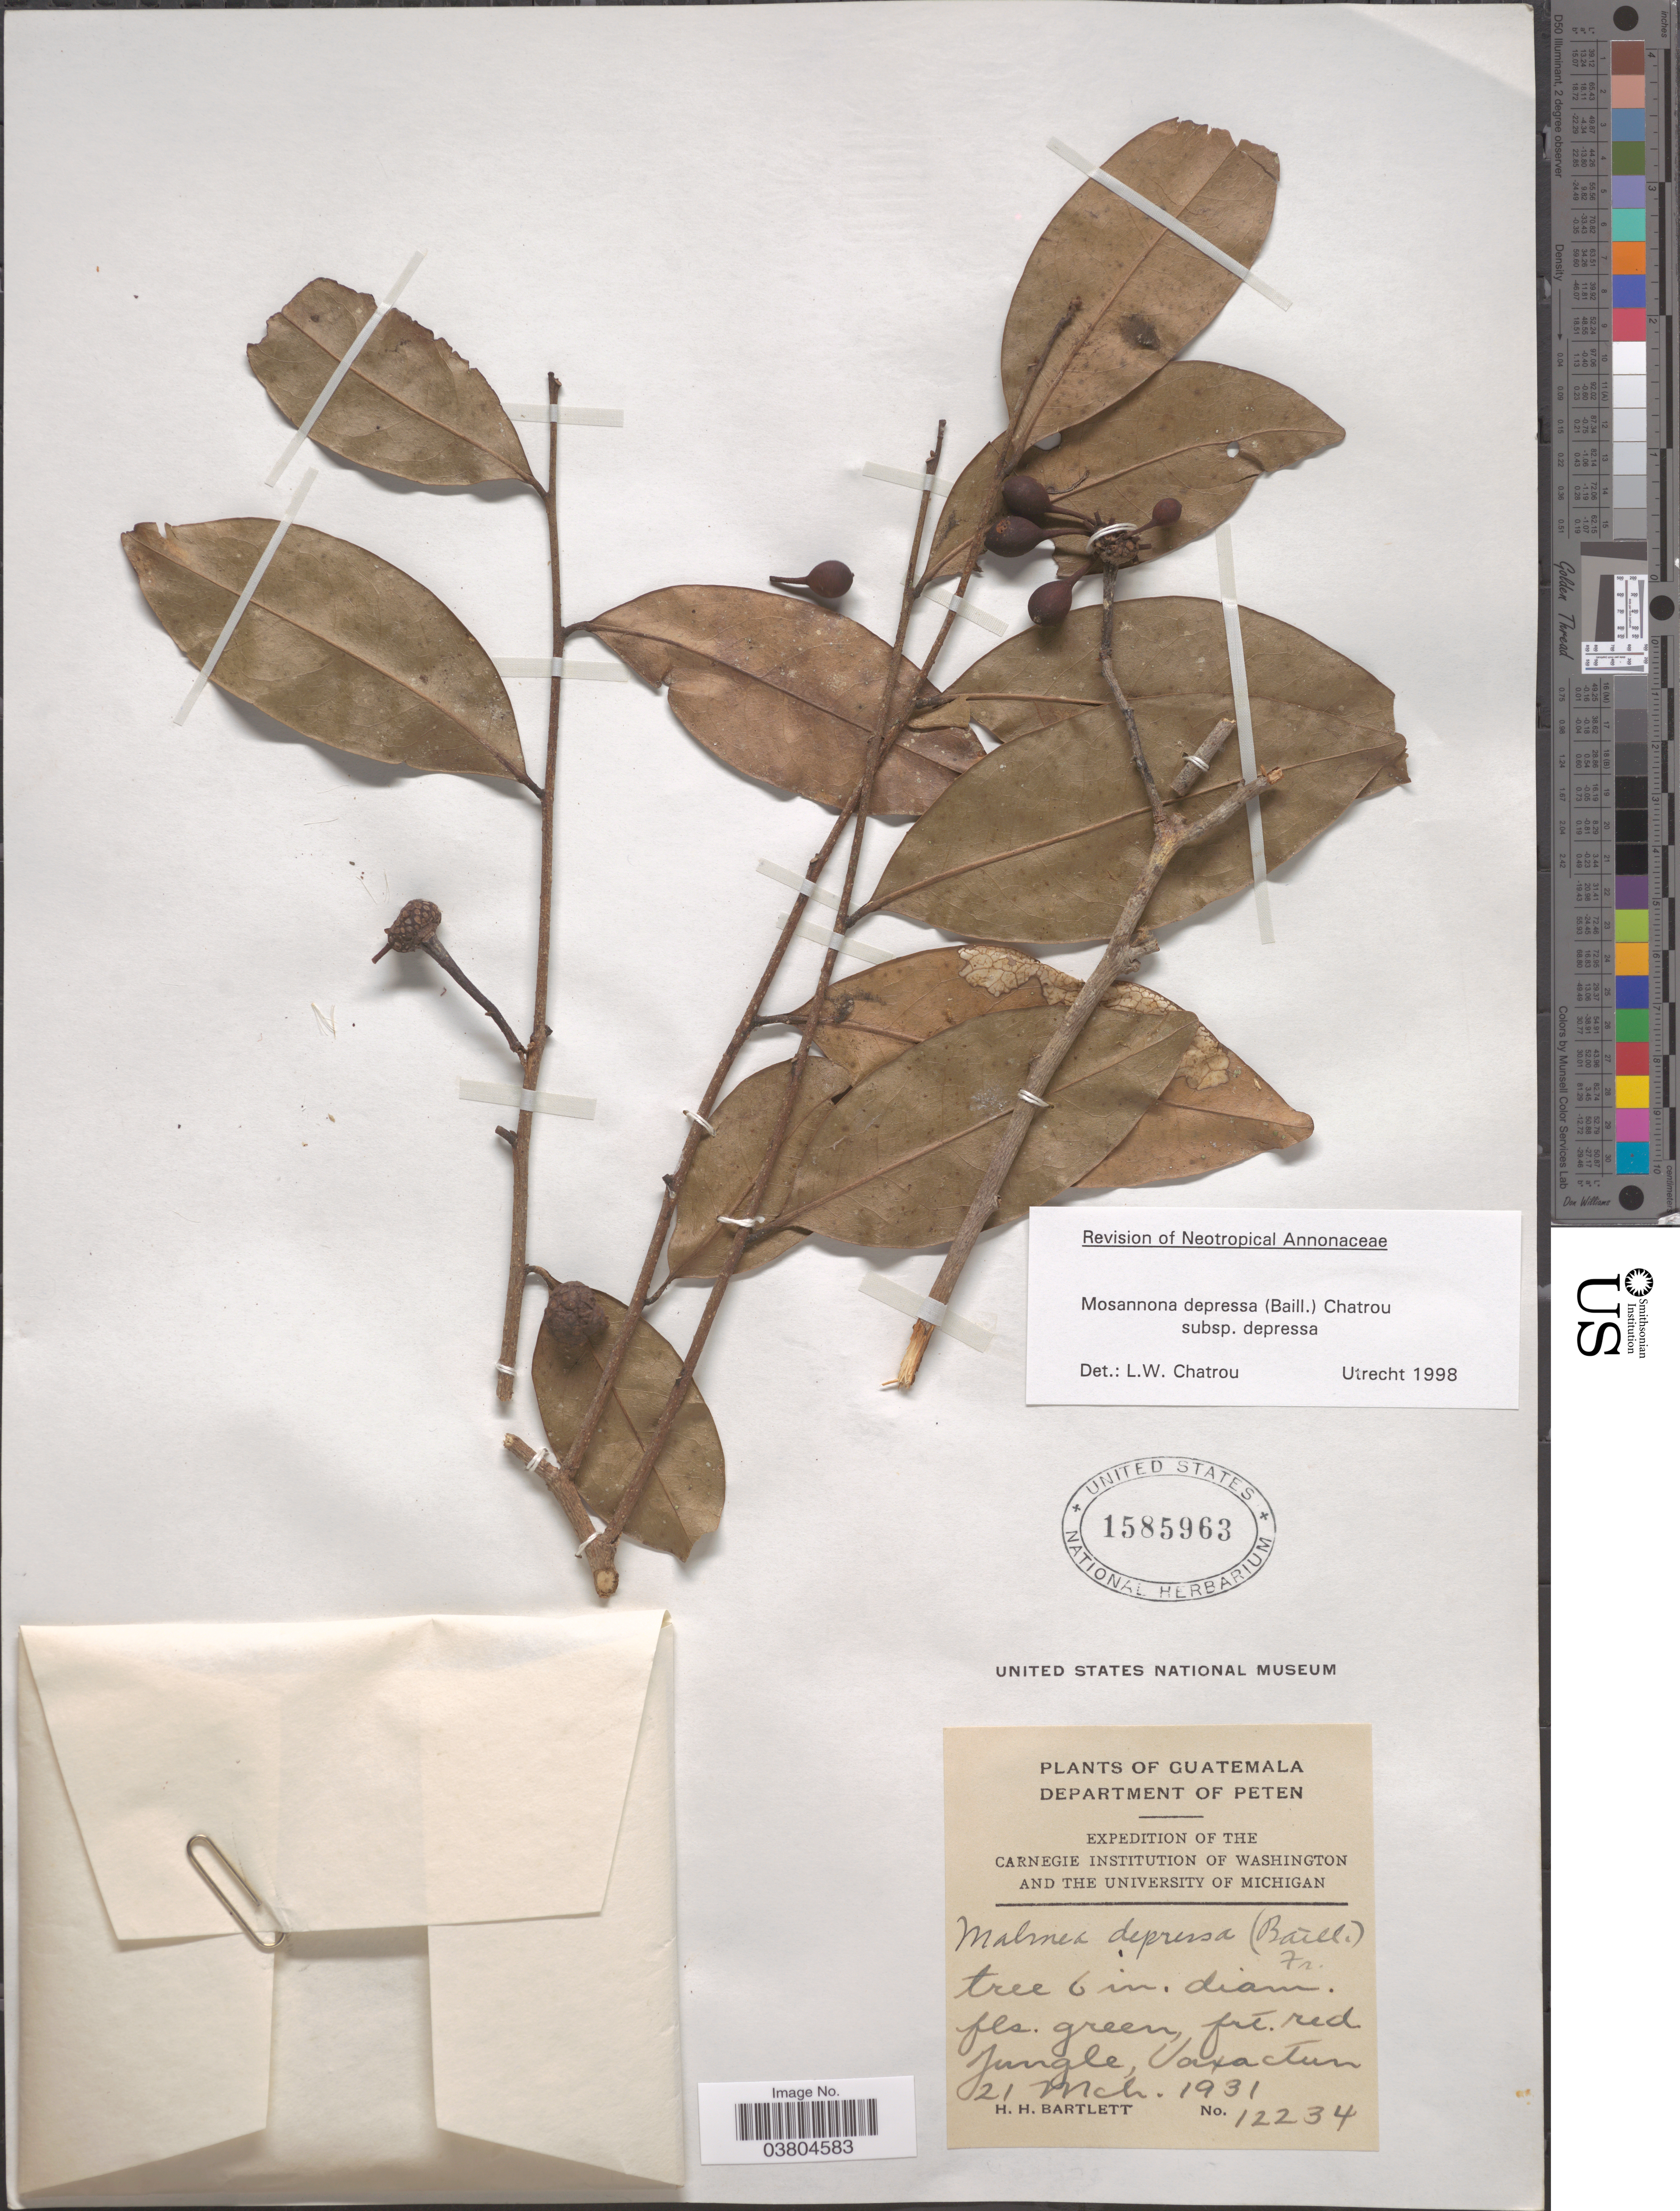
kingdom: Plantae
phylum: Tracheophyta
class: Magnoliopsida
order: Magnoliales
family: Annonaceae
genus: Mosannona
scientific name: Mosannona depressa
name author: (Baill.) Chatrou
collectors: H. H. Bartlett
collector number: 12234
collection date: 1931-03-21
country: Guatemala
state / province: El Peten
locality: Department of Peten. Jungle, Uaxactun.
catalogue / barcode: US 1585963